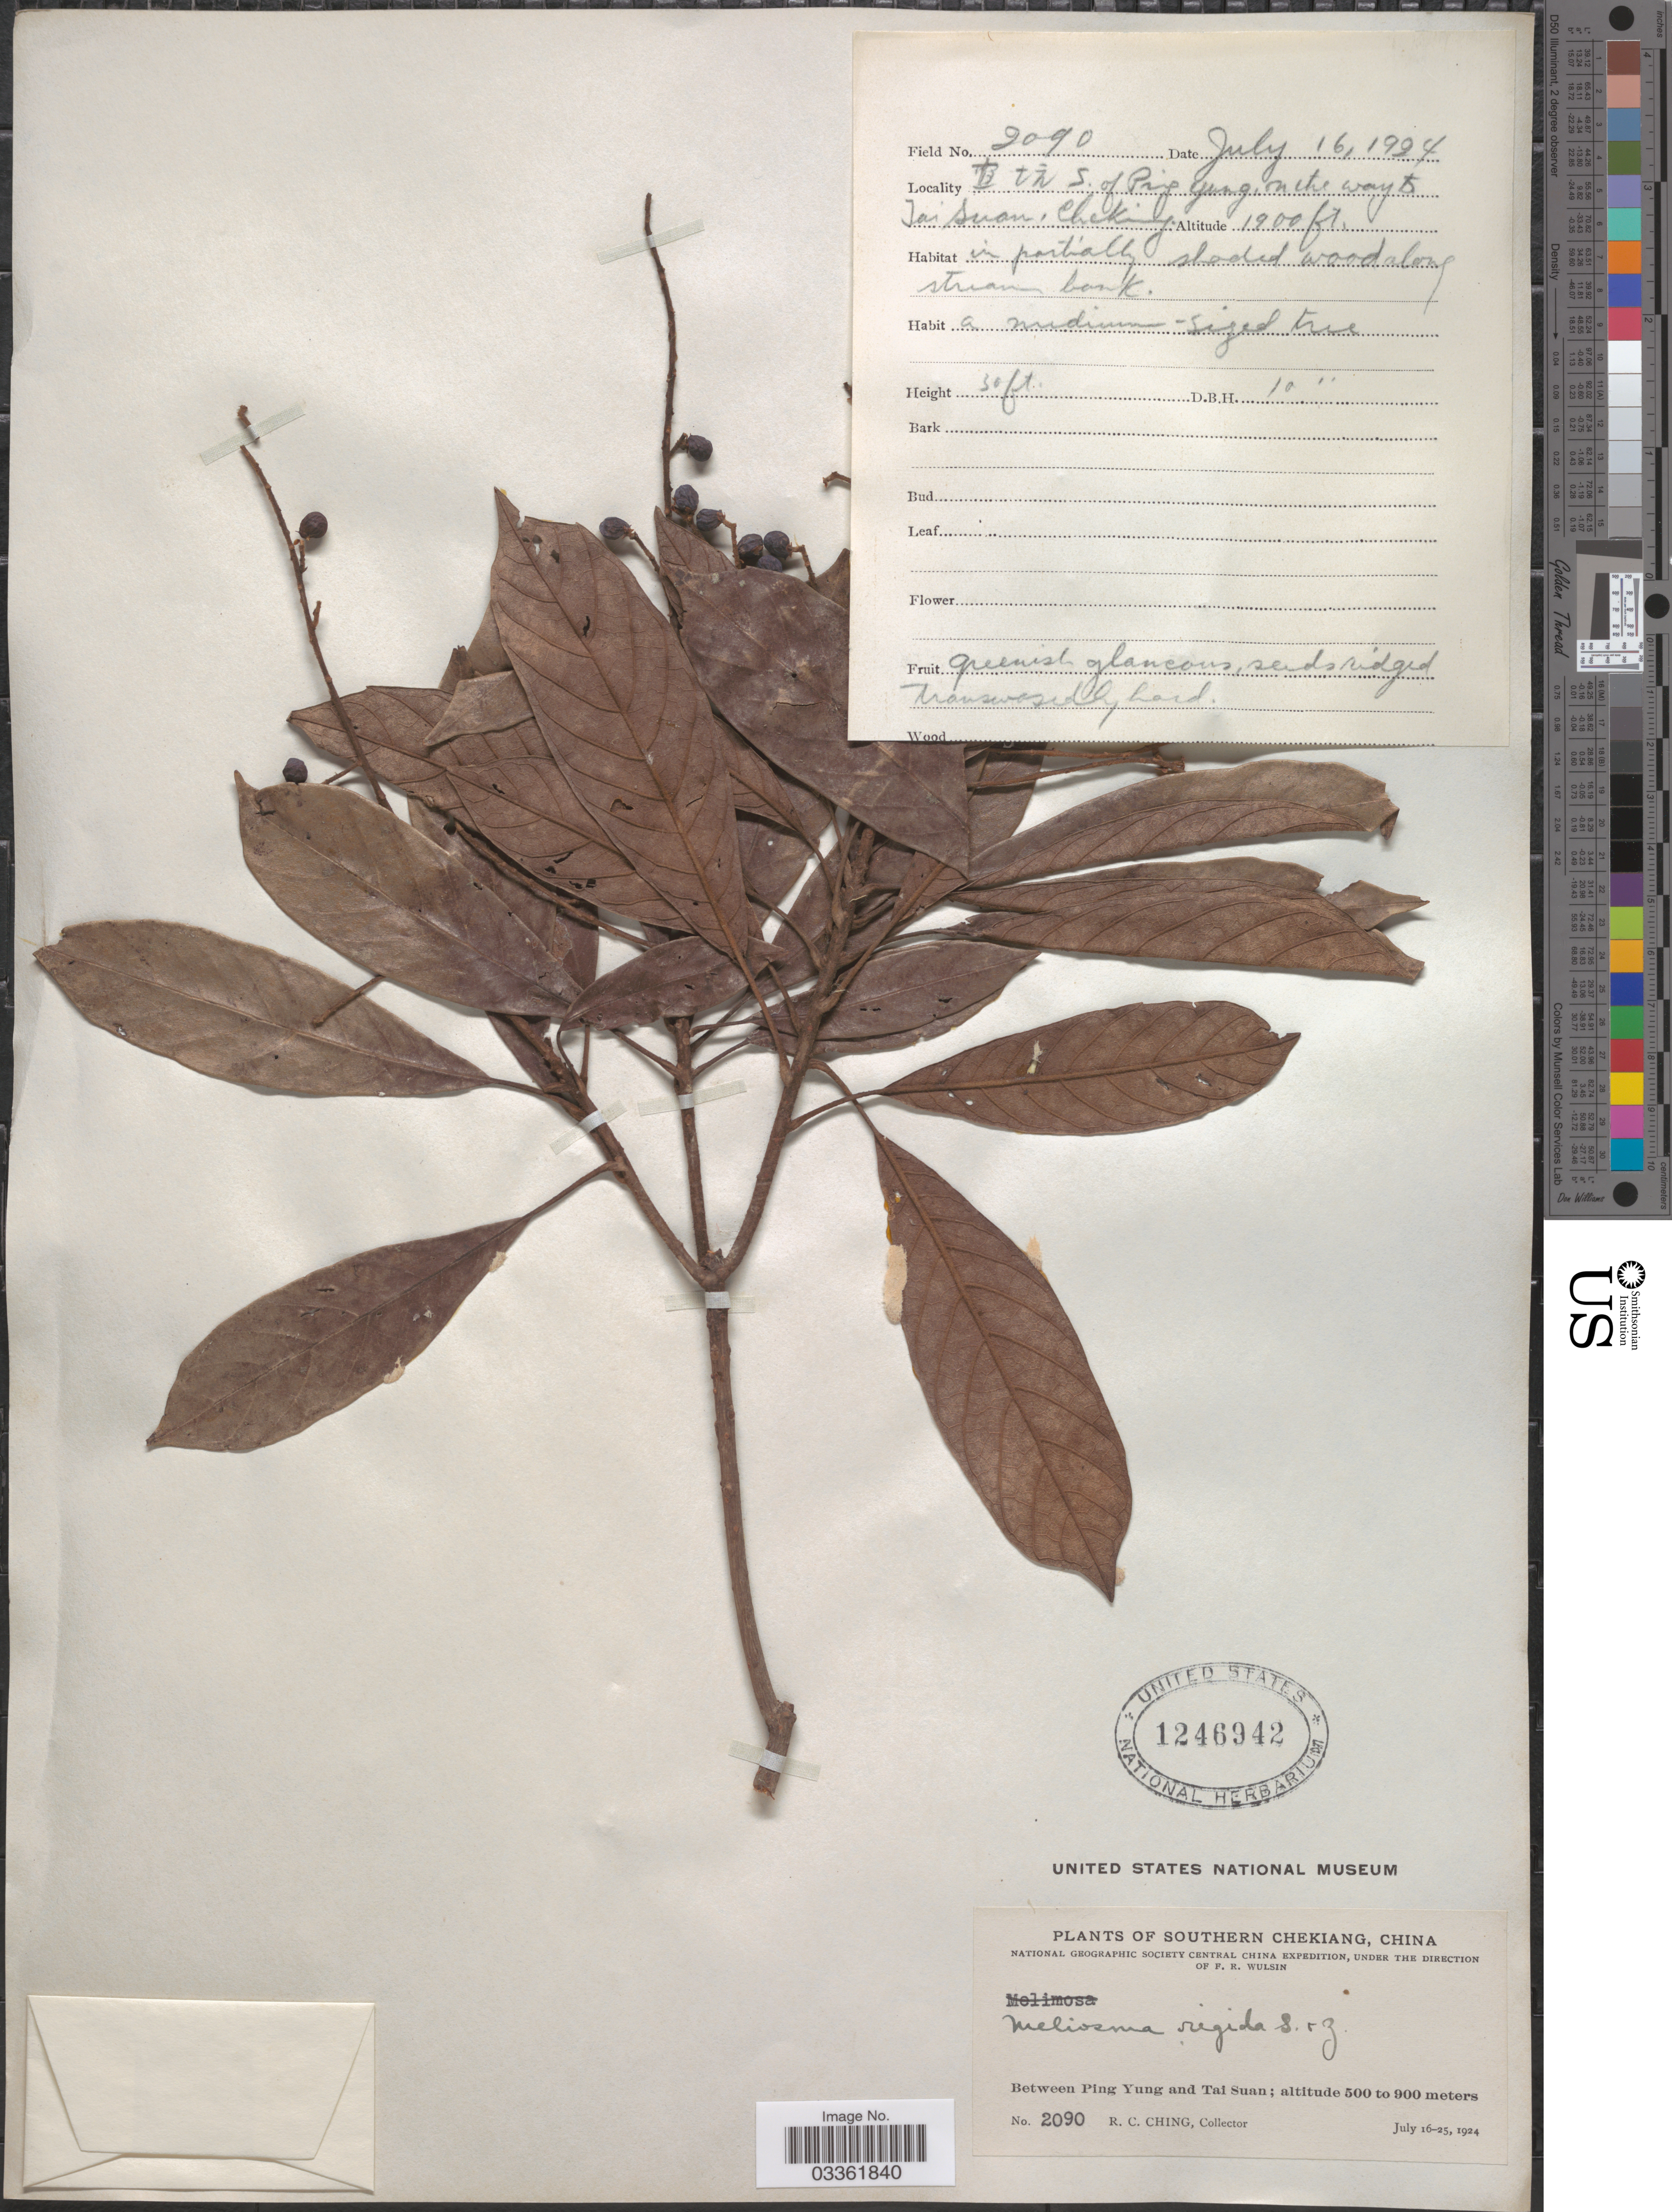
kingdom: Plantae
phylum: Tracheophyta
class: Magnoliopsida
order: Proteales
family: Sabiaceae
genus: Meliosma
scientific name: Meliosma rigida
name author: Siebold & Zucc.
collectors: R. C. Ching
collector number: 2090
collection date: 1924-07-16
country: China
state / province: Zhejiang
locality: Southern Chekiang, Between Ping Yung and Tai Suan.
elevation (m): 579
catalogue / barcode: US 1246942